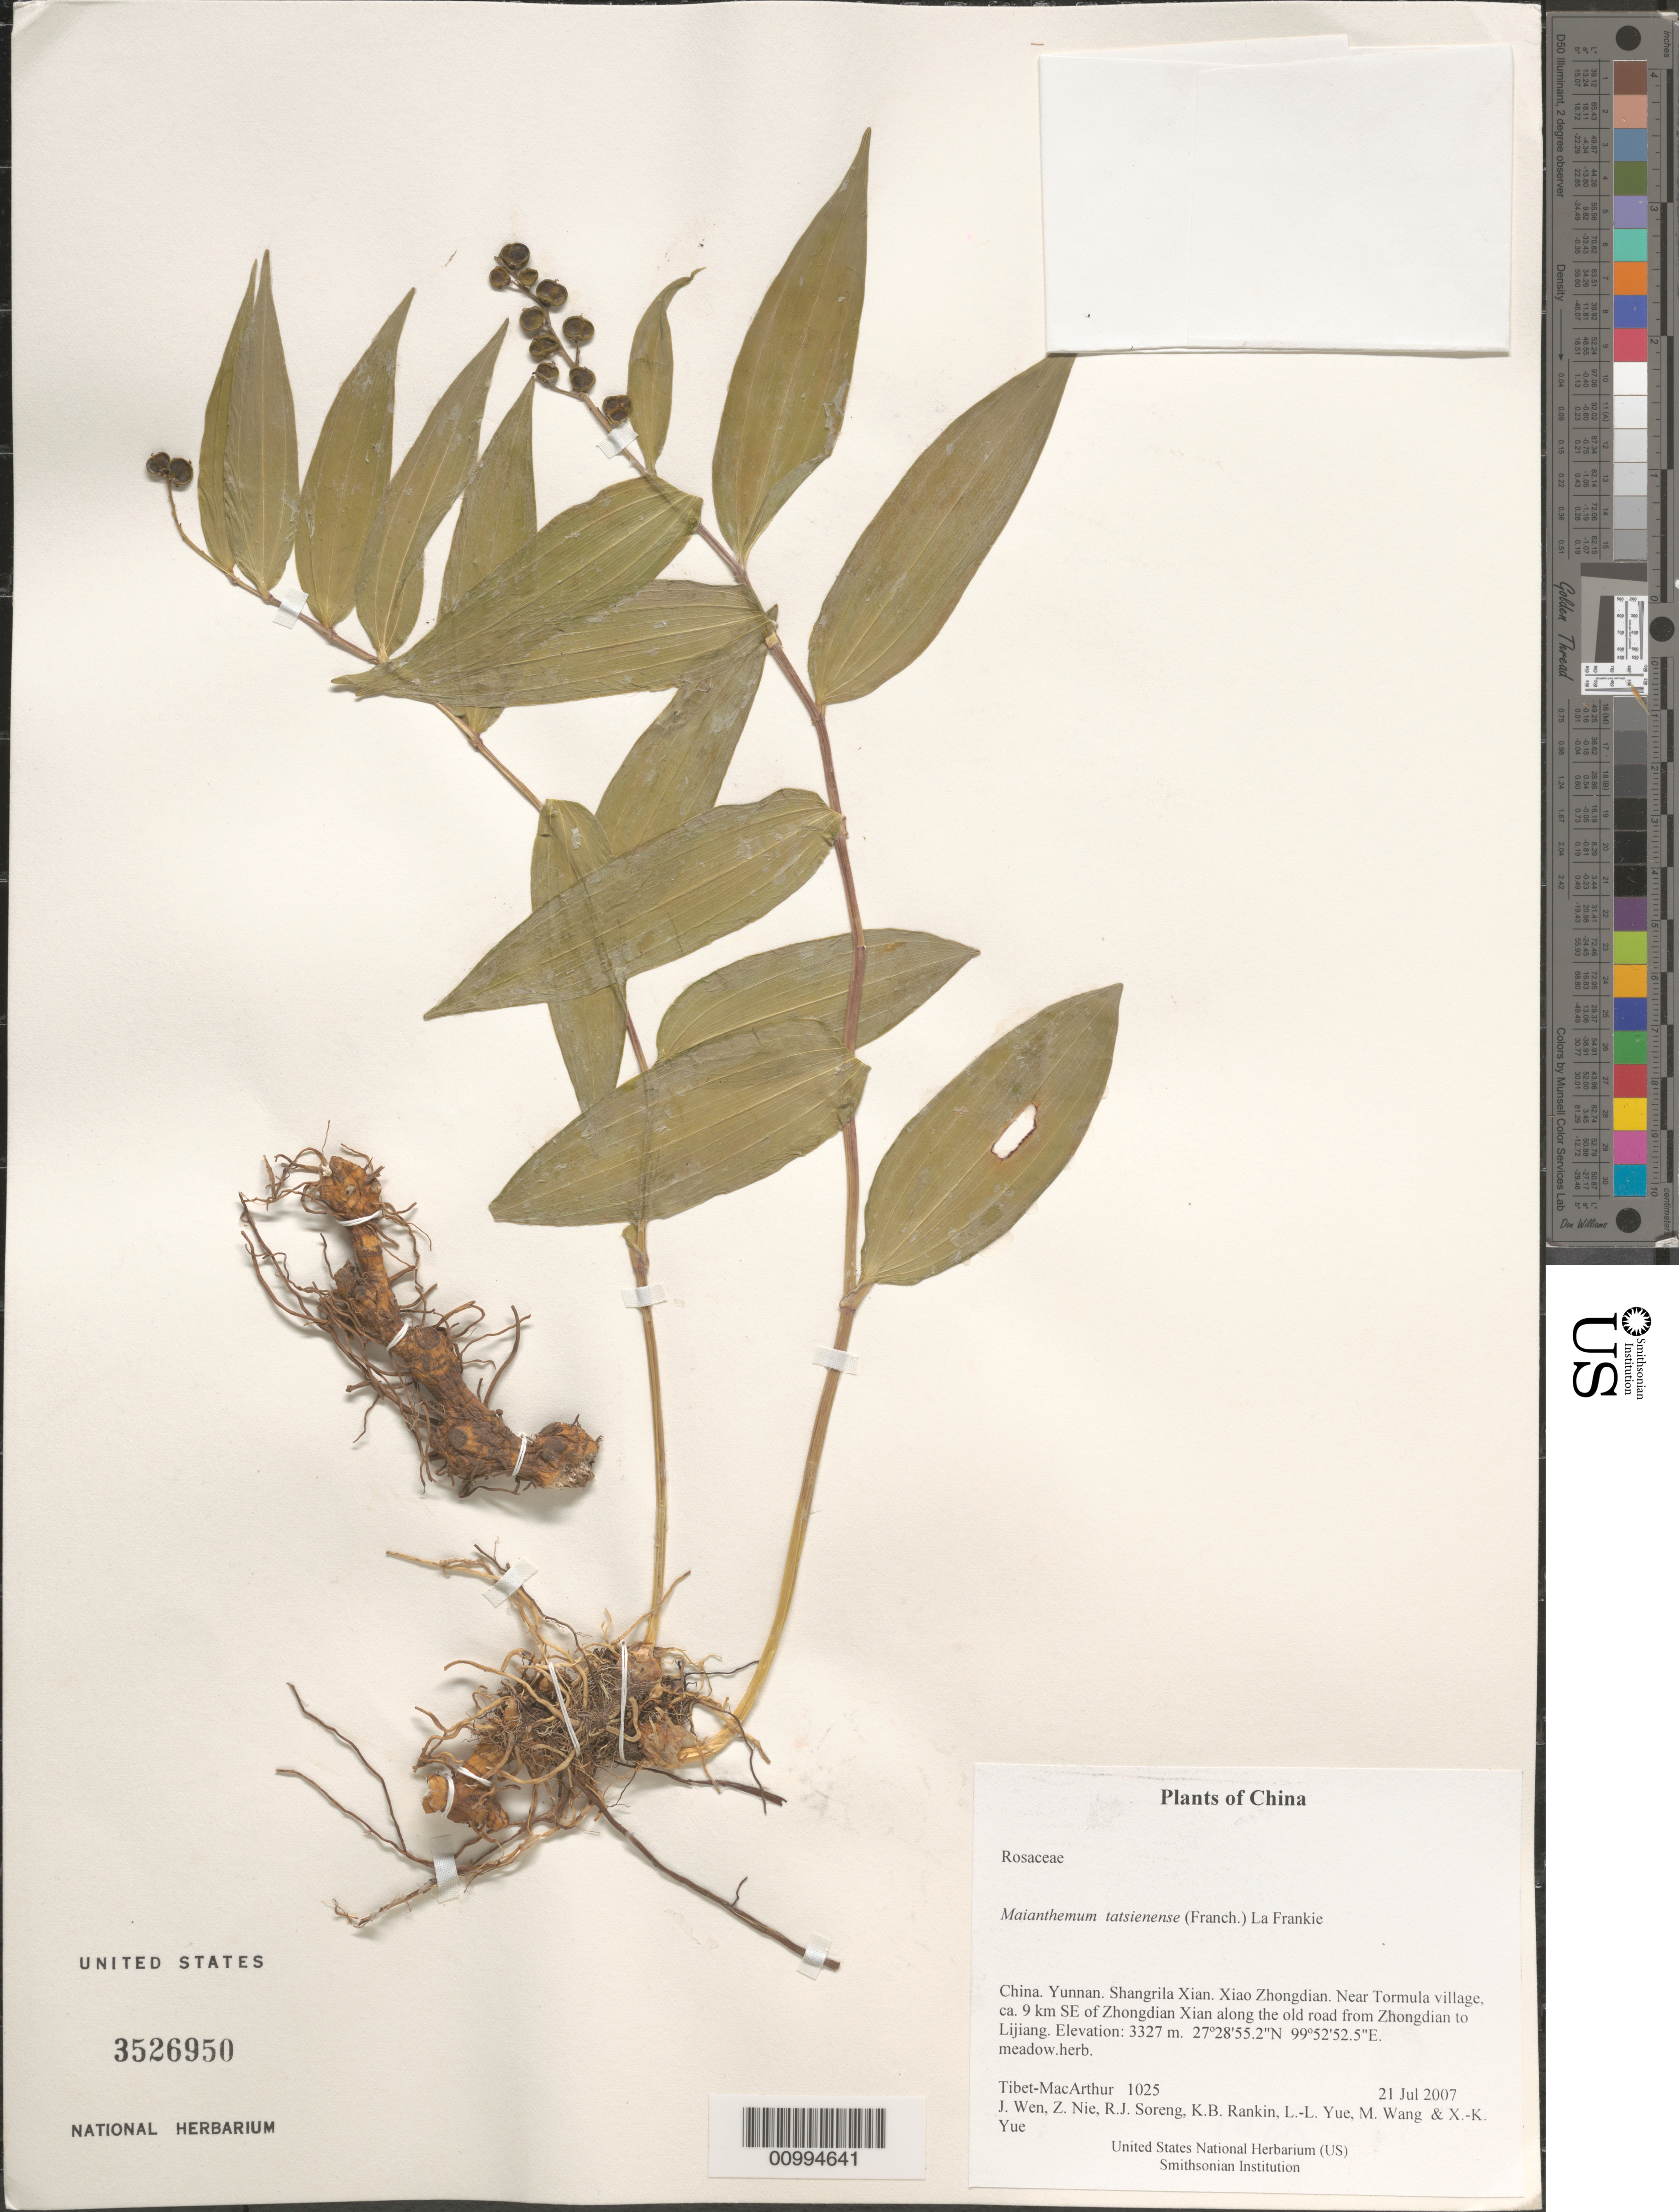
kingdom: Plantae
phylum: Tracheophyta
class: Liliopsida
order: Asparagales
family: Asparagaceae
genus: Maianthemum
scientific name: Maianthemum tatsienense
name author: (Franch.) La Frankie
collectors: Tibet-MacArthur, J. Wen, Z. Nie, R. J. Soreng, K. Rankin, L. Yue, M. Wang & X. Yue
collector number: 1025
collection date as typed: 21 Jul 2007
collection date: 2007-07-21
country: China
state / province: Yunnan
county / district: Shangrila Xian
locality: Xiao Zhongdian. Near Tormula village, ca. 9 km SE of Zhongdian Xian along the old road from Zhongdian to Lijiang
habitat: meadow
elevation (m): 3327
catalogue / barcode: US 3526950